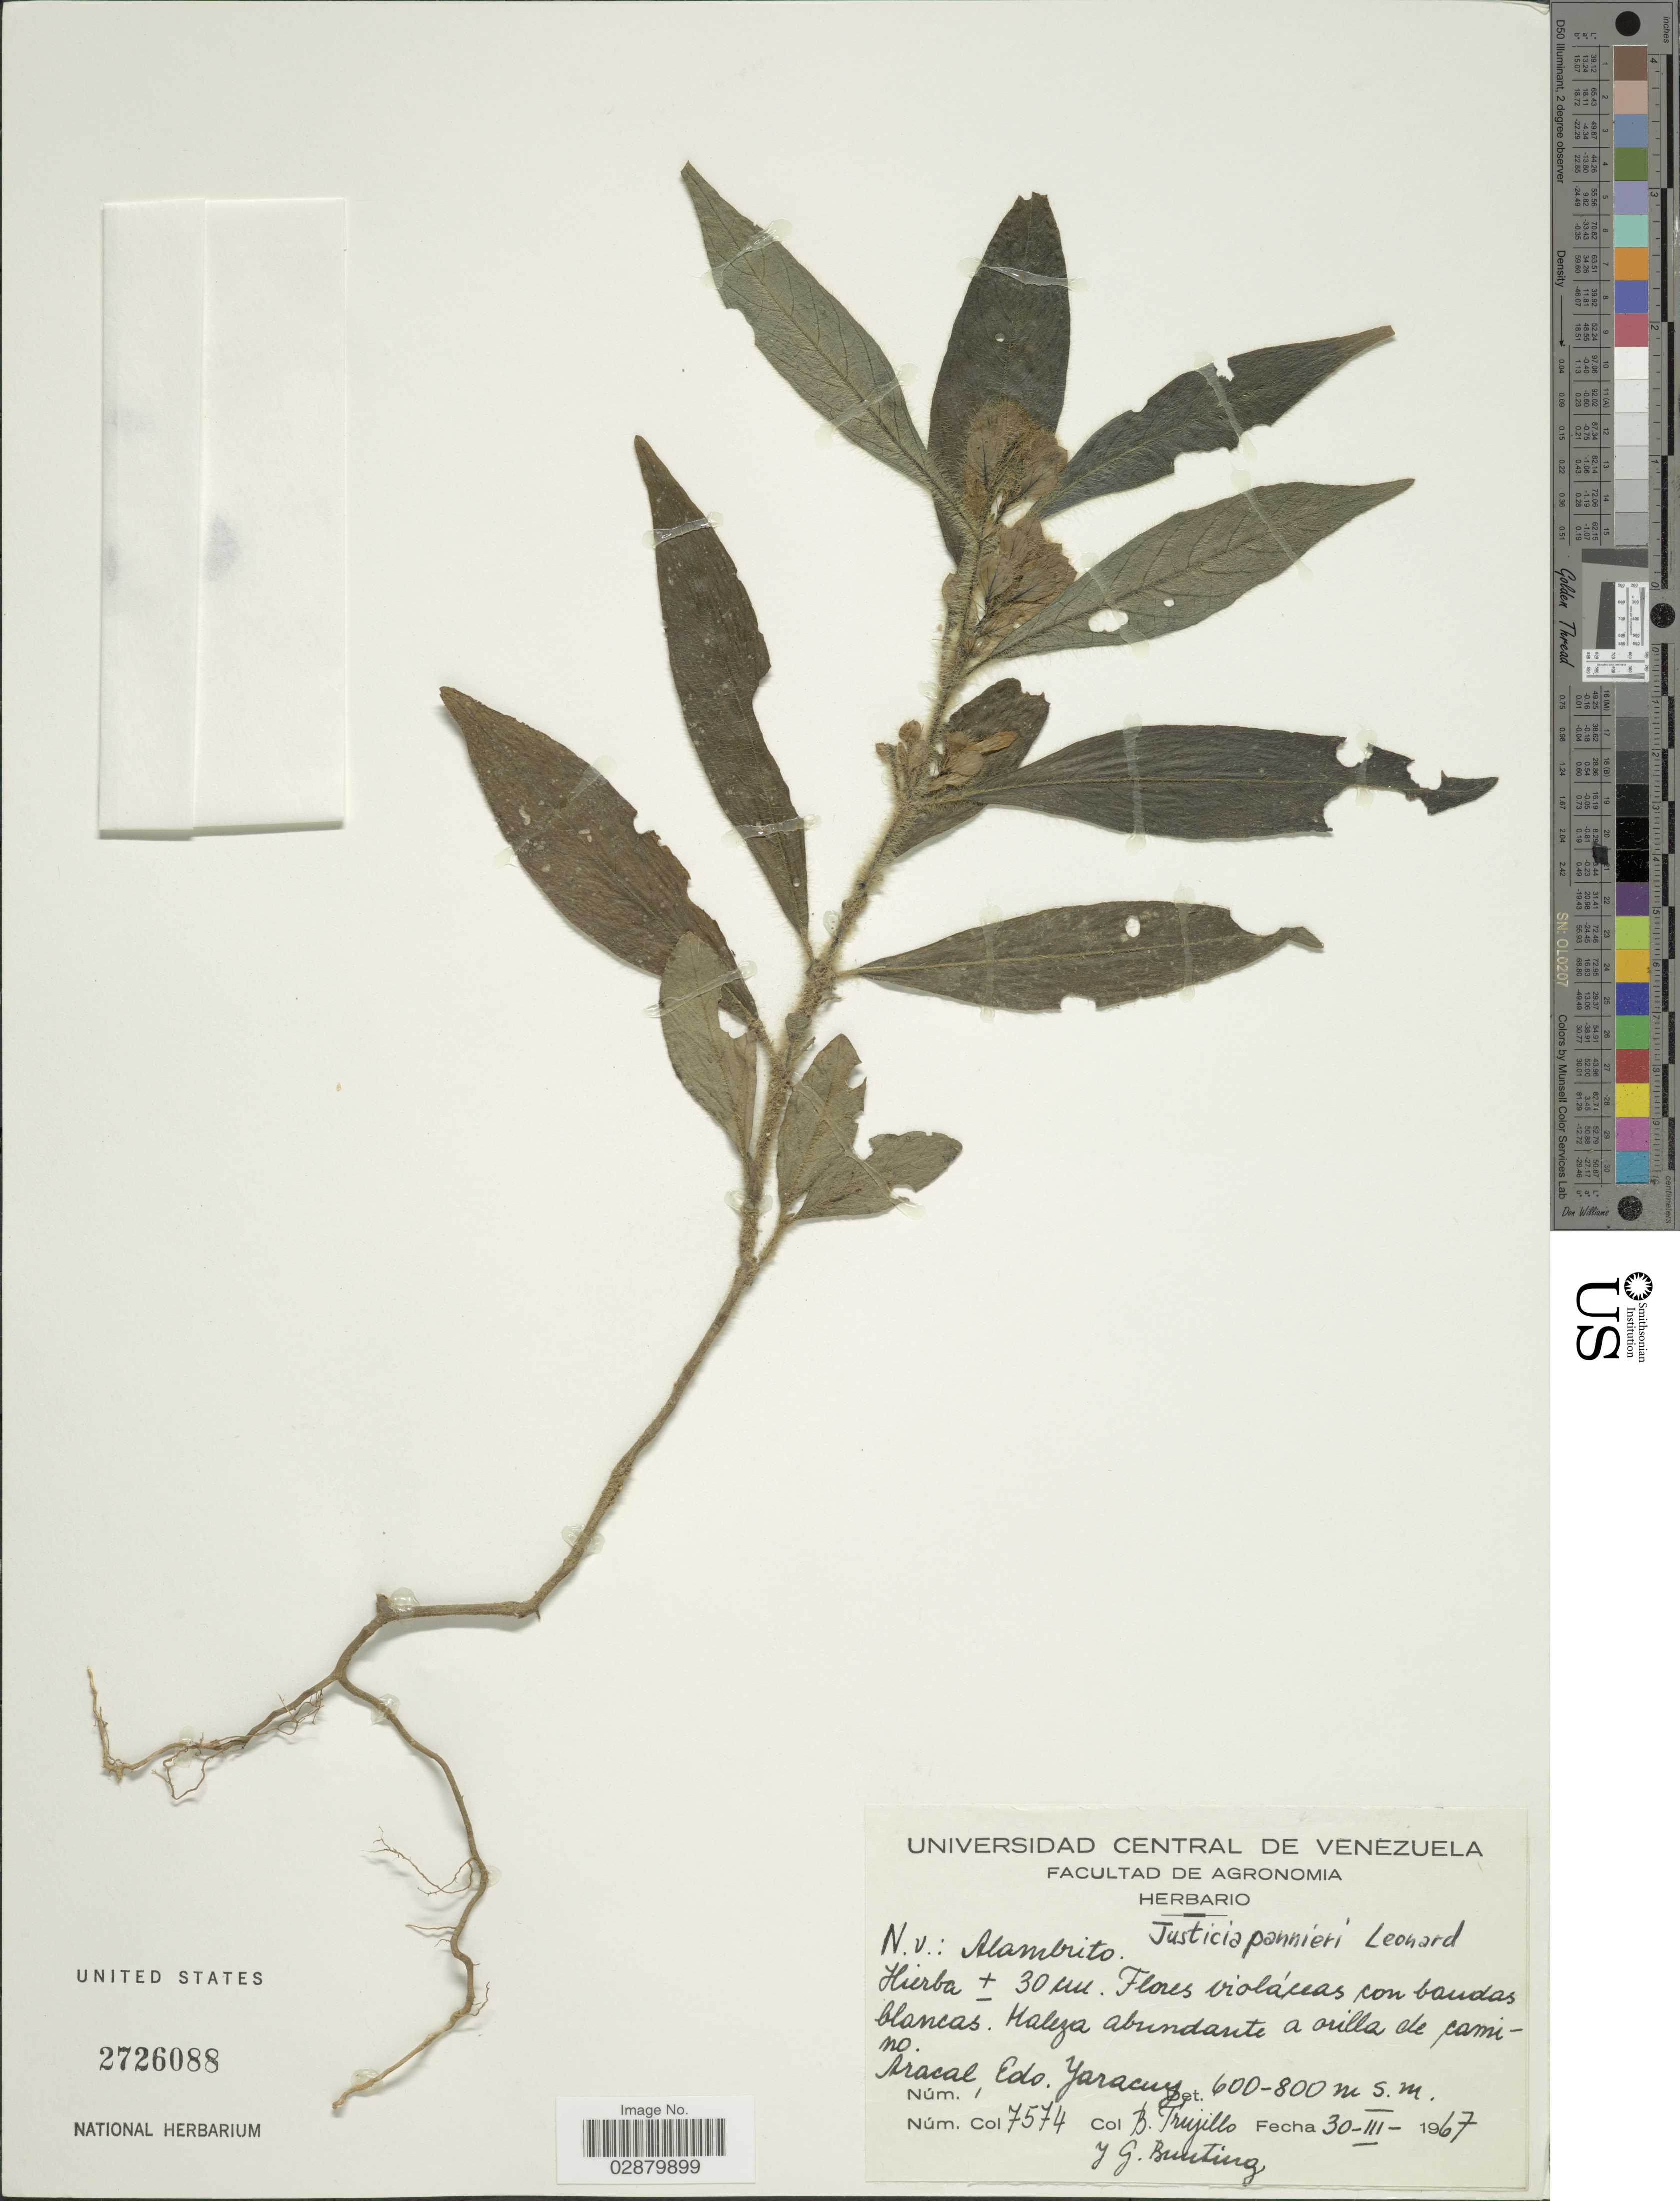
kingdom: Plantae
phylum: Tracheophyta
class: Magnoliopsida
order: Lamiales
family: Acanthaceae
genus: Justicia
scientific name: Justicia pannieri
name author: Leonard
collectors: B. Trujillo & G. Bunting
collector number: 7574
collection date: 1967-03-30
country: Venezuela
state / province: Yaracuy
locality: Maleza abundante a orilla de camino. Aracal.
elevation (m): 600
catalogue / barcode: US 2726088